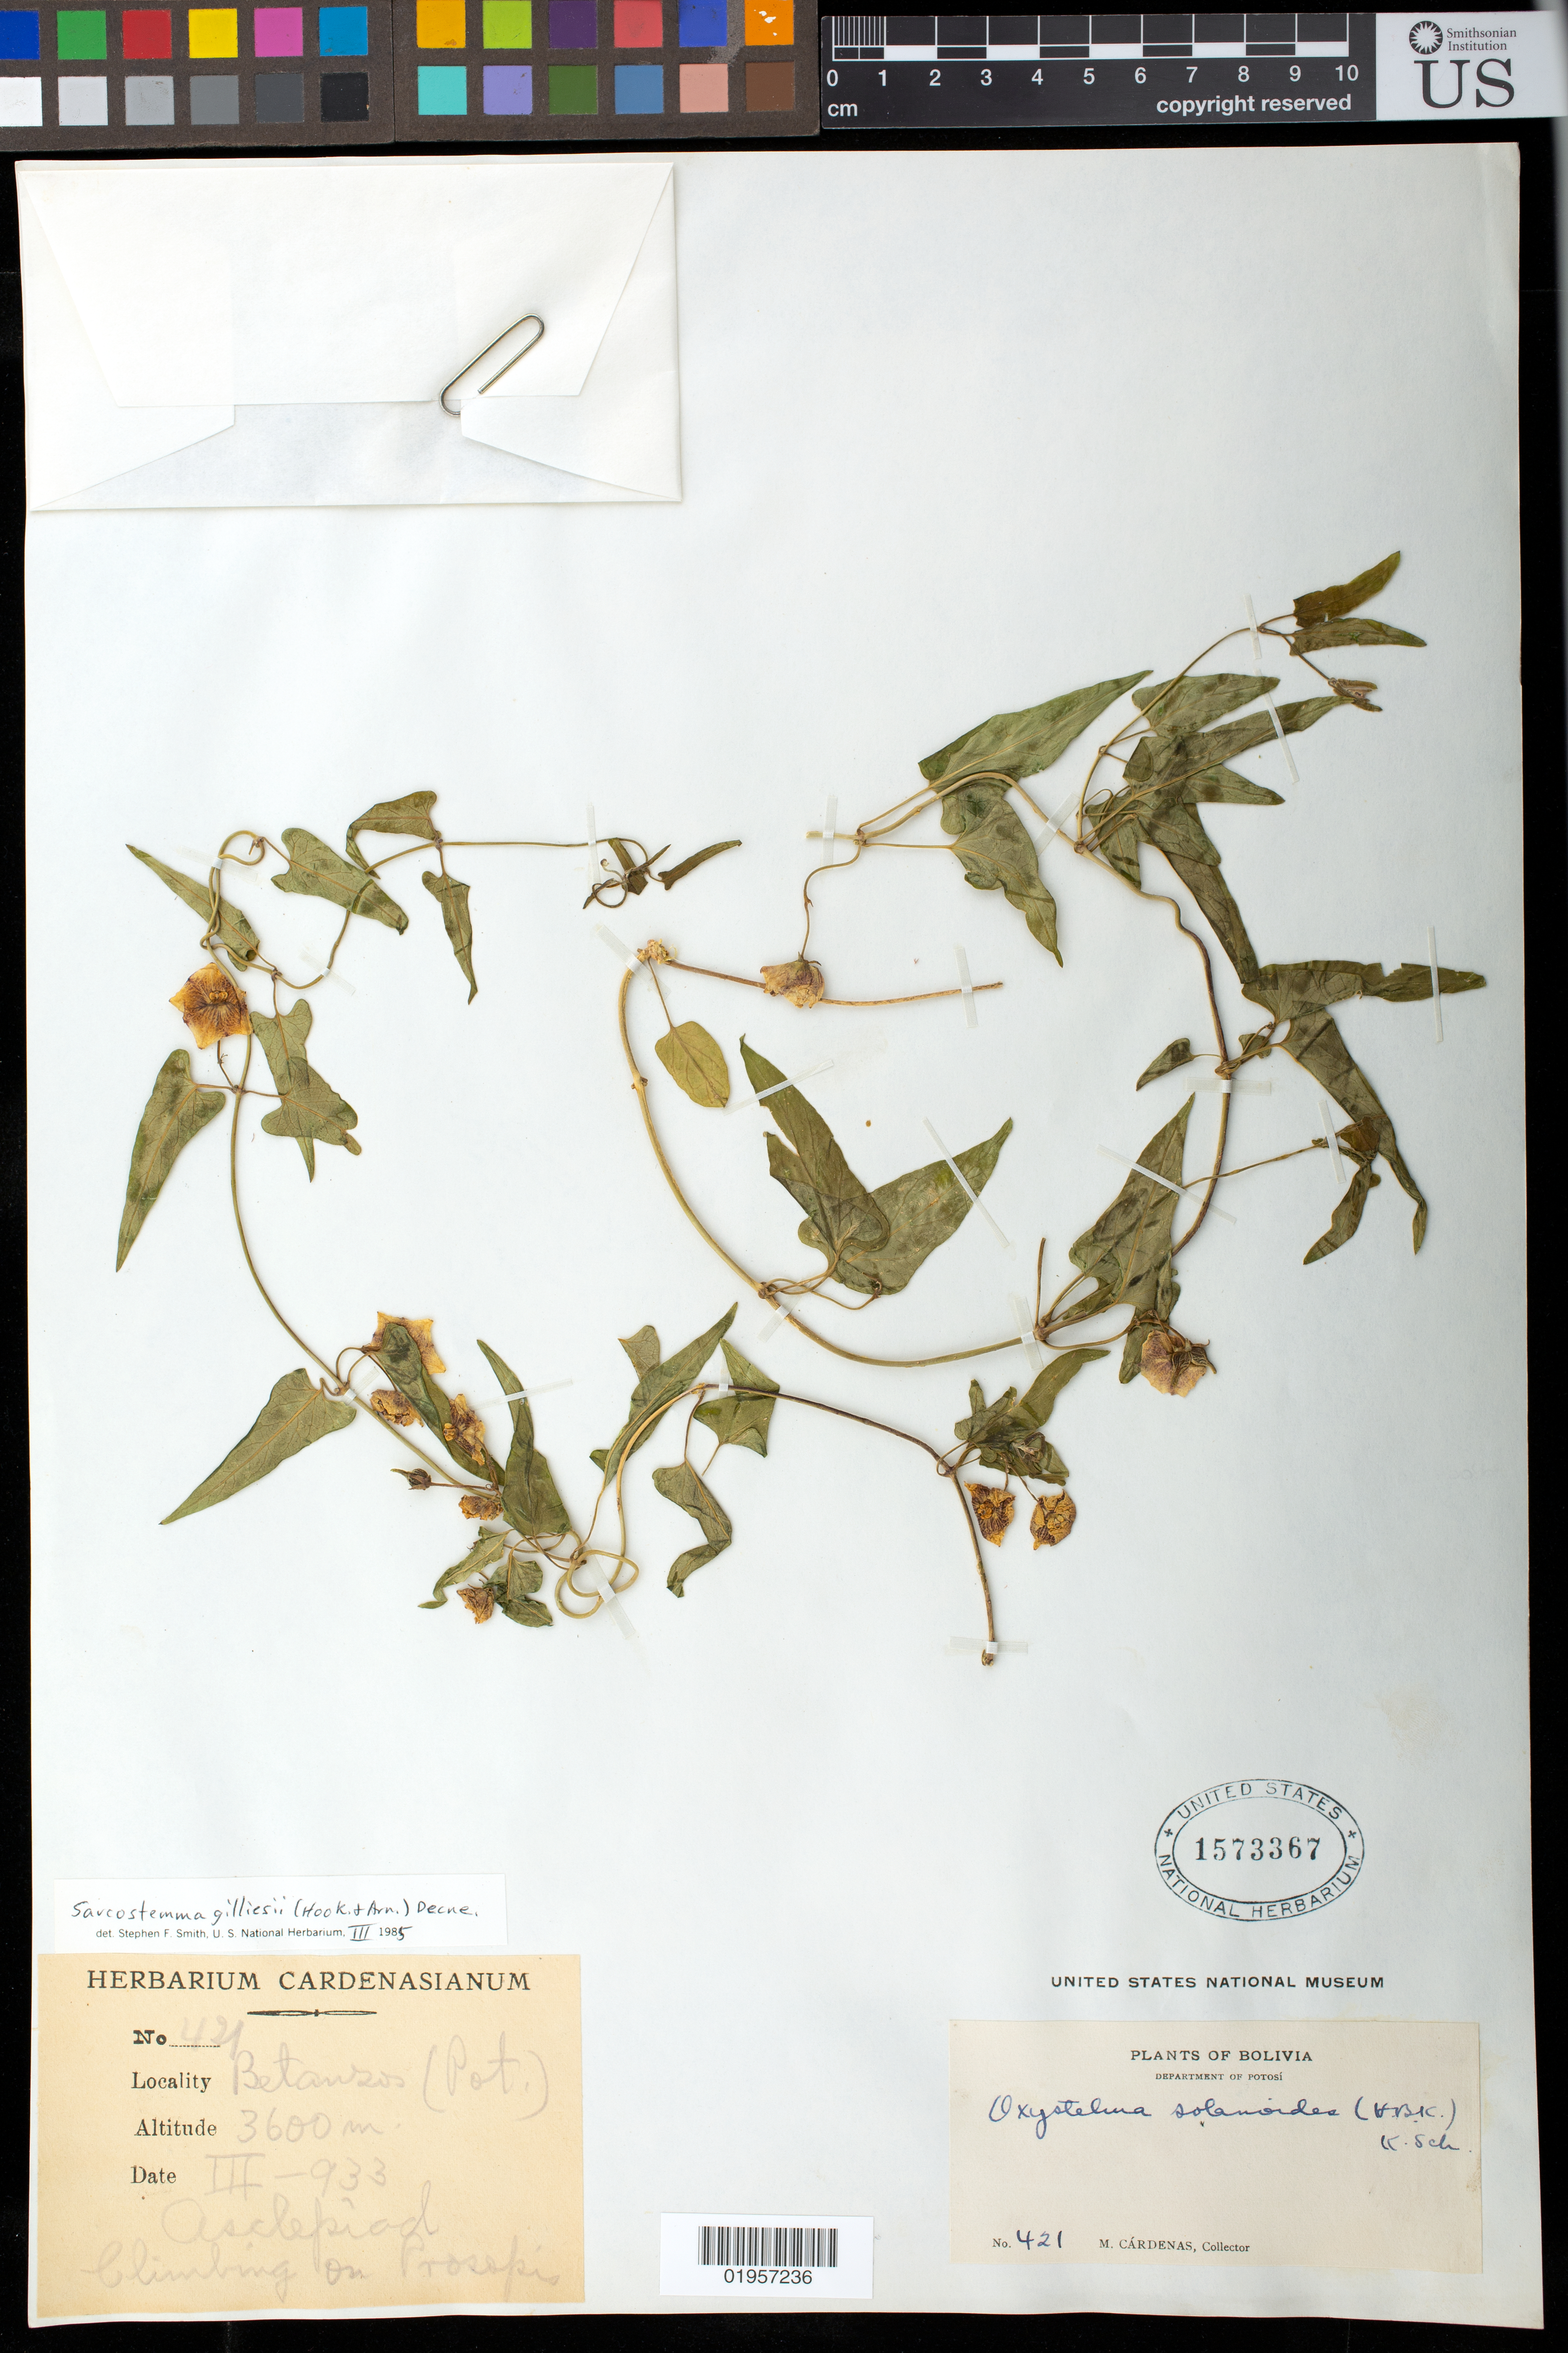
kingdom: Plantae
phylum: Tracheophyta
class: Magnoliopsida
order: Gentianales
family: Apocynaceae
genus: Sarcostemma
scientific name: Sarcostemma gilliesii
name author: (Hook. & Arn.) Decne.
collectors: M. Cárdenas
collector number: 421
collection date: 1933-03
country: Bolivia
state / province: Potosi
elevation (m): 4000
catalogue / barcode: US 1573367